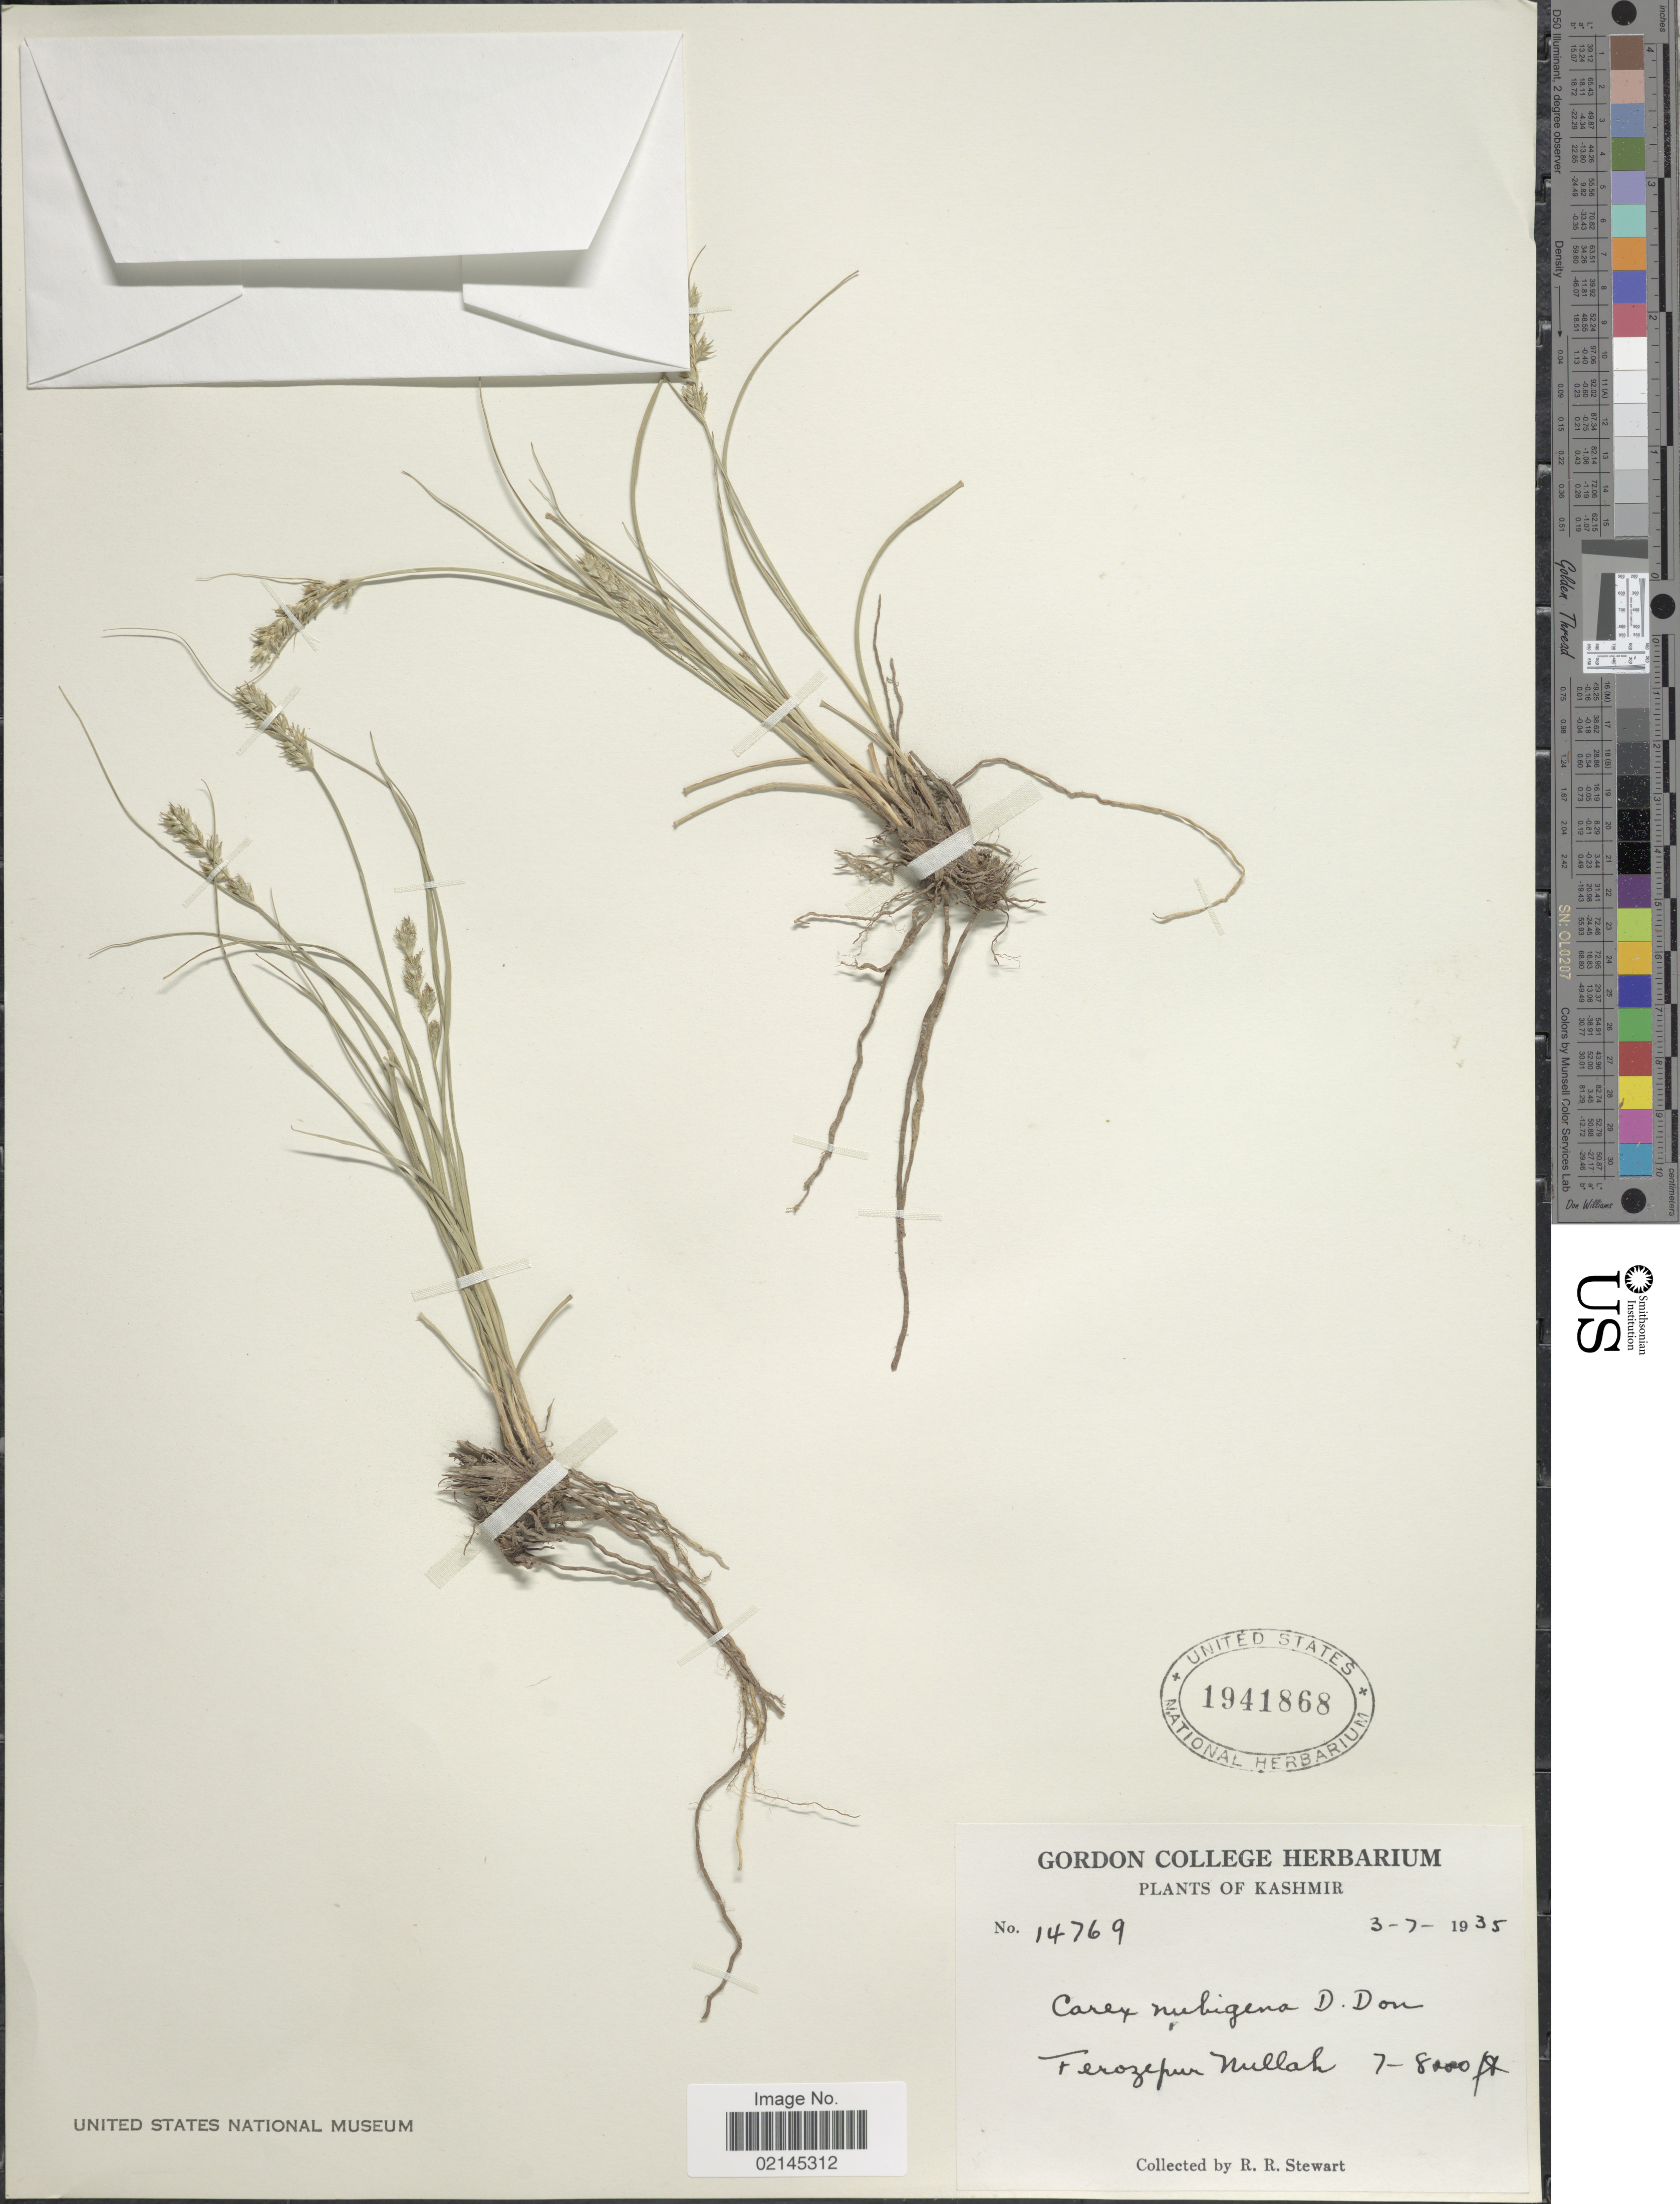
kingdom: Plantae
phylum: Tracheophyta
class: Liliopsida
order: Poales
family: Cyperaceae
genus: Carex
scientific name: Carex nubigena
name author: D. Don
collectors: R. R. Stewart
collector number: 14769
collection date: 1935-07-03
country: India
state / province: Jammu and Kashmir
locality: Kashmir. Ferozepur Nullah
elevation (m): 2134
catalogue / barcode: US 1941868